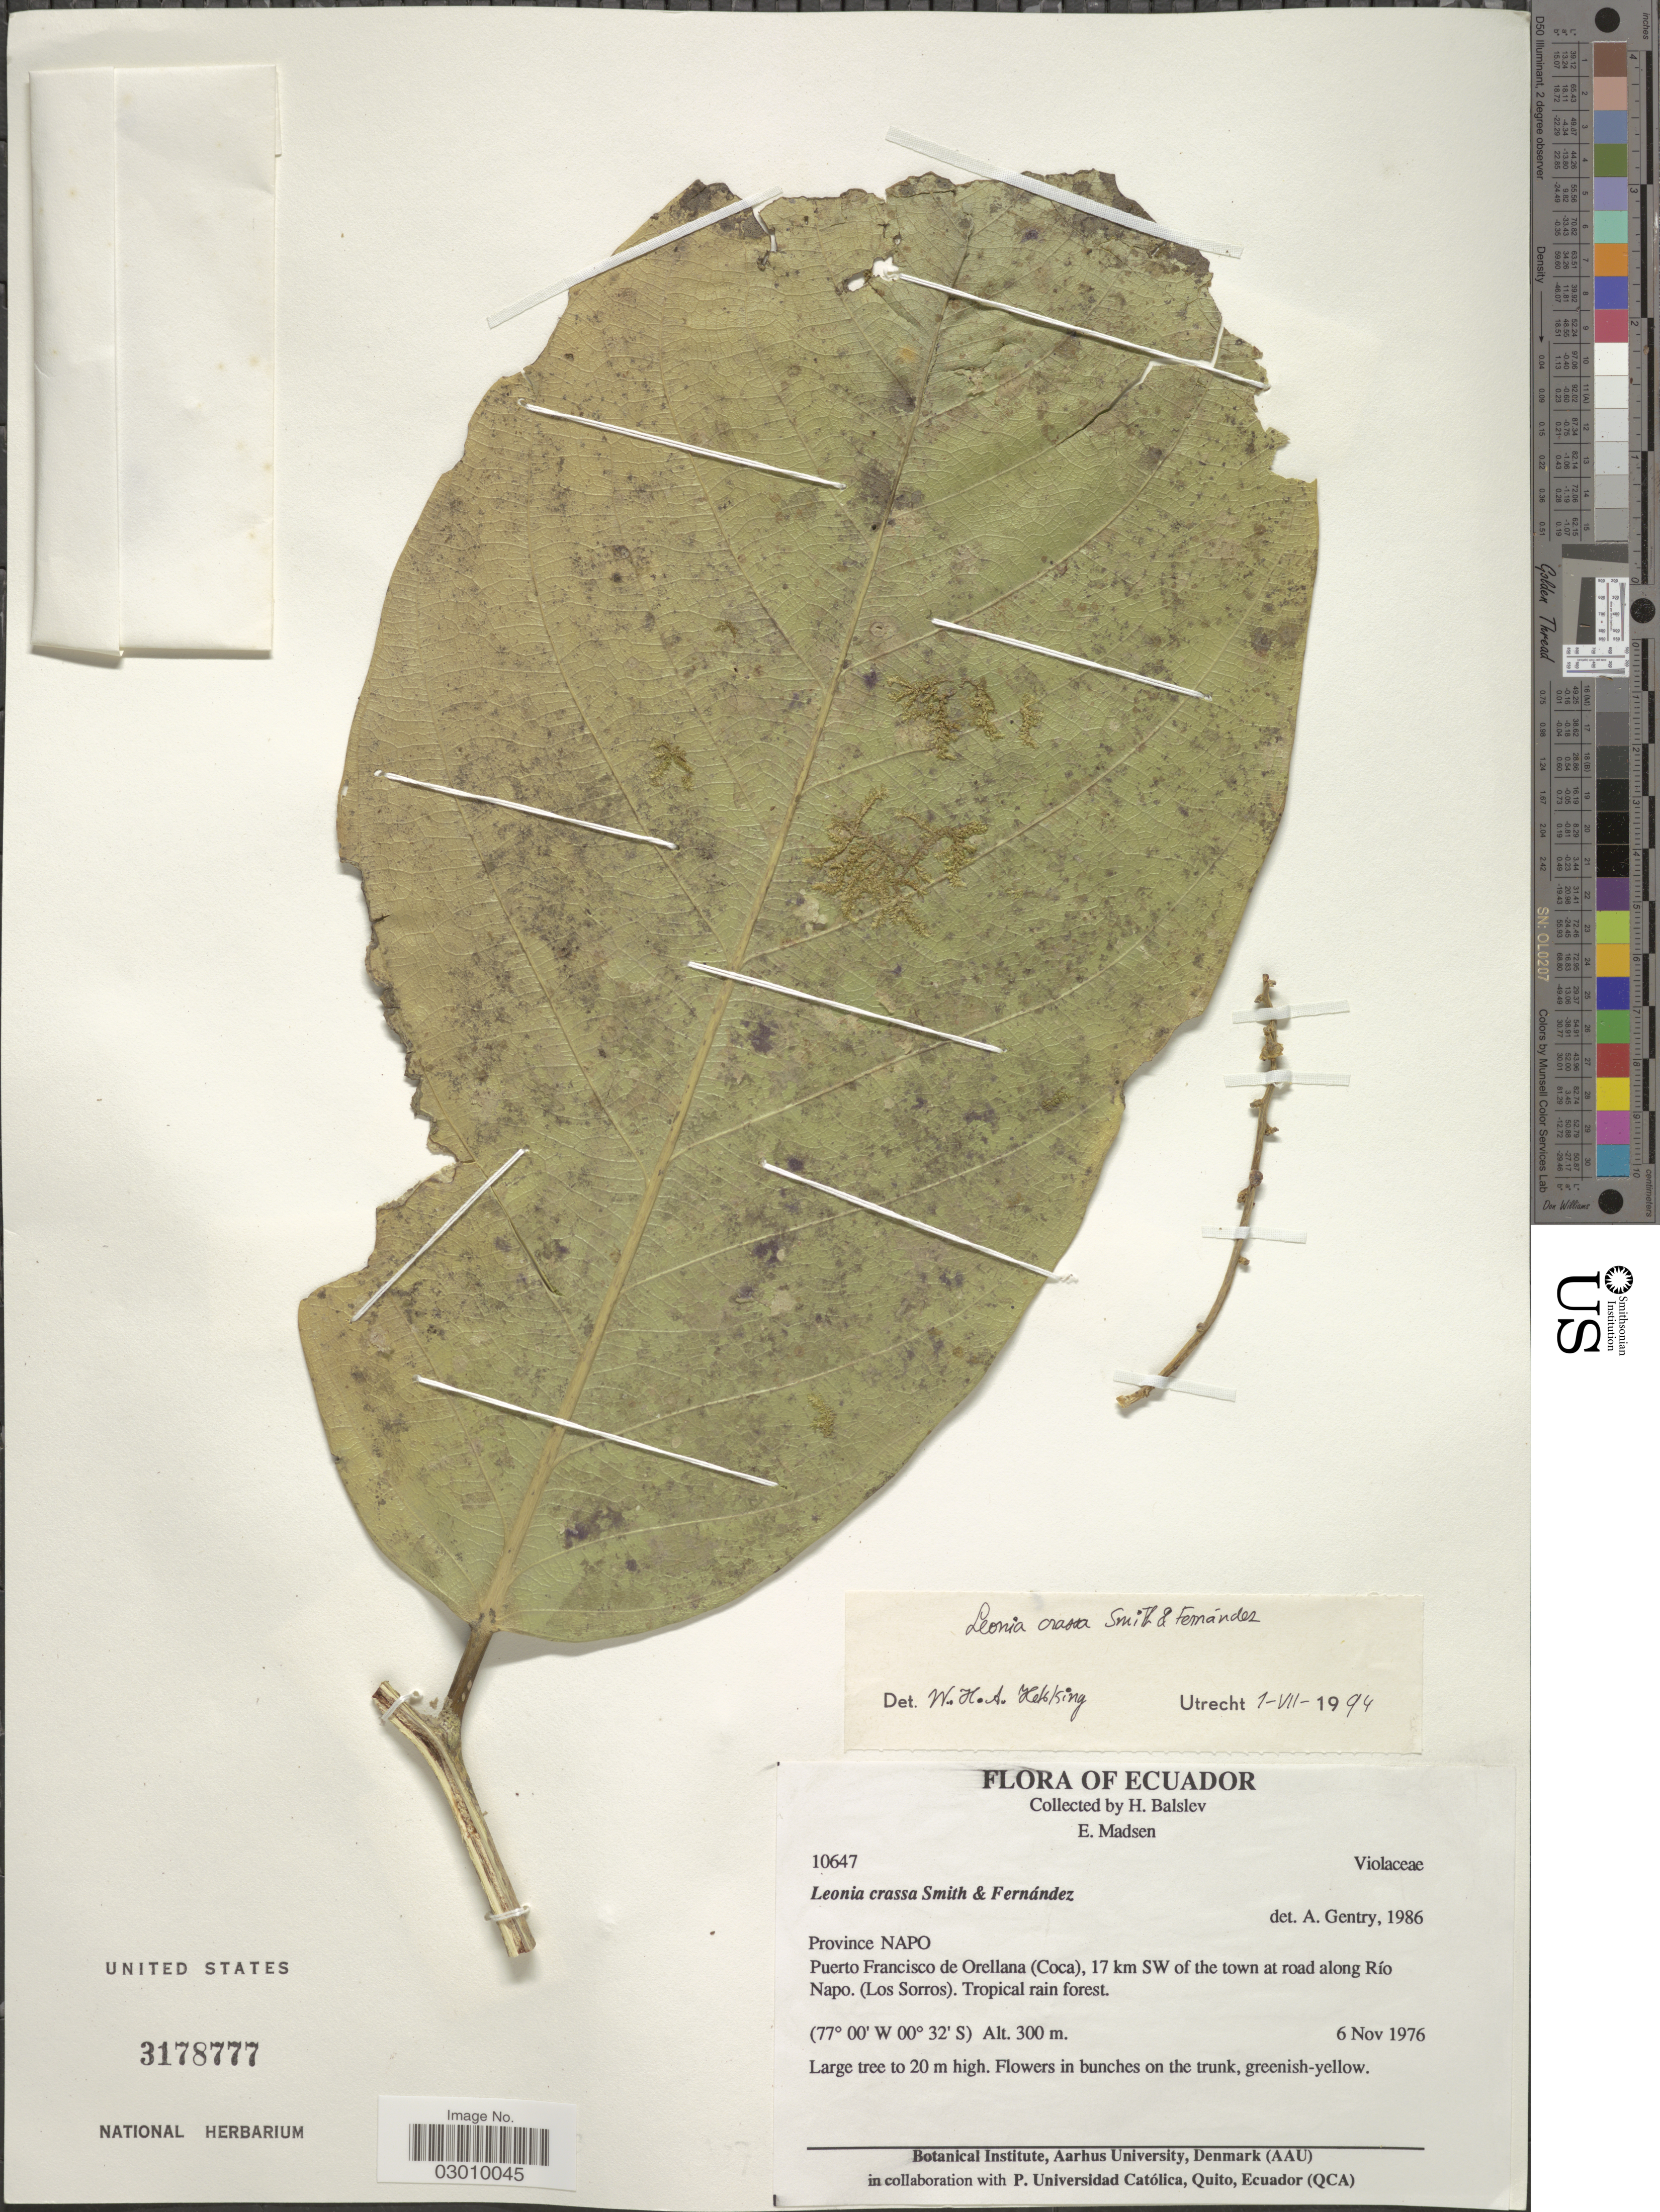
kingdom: Plantae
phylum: Tracheophyta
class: Magnoliopsida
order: Malpighiales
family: Violaceae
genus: Leonia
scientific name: Leonia crassa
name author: L.B. Sm. & A. Fernández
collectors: H. Balslev & E. Madsen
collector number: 10647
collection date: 1976-11-06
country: Ecuador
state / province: Napo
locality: Puerto Francisco de Orellana (Coca), 17 km SW of the town at road along Río Napo (Los Sorros), Tropical rain forest.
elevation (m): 300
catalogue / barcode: US 3178777